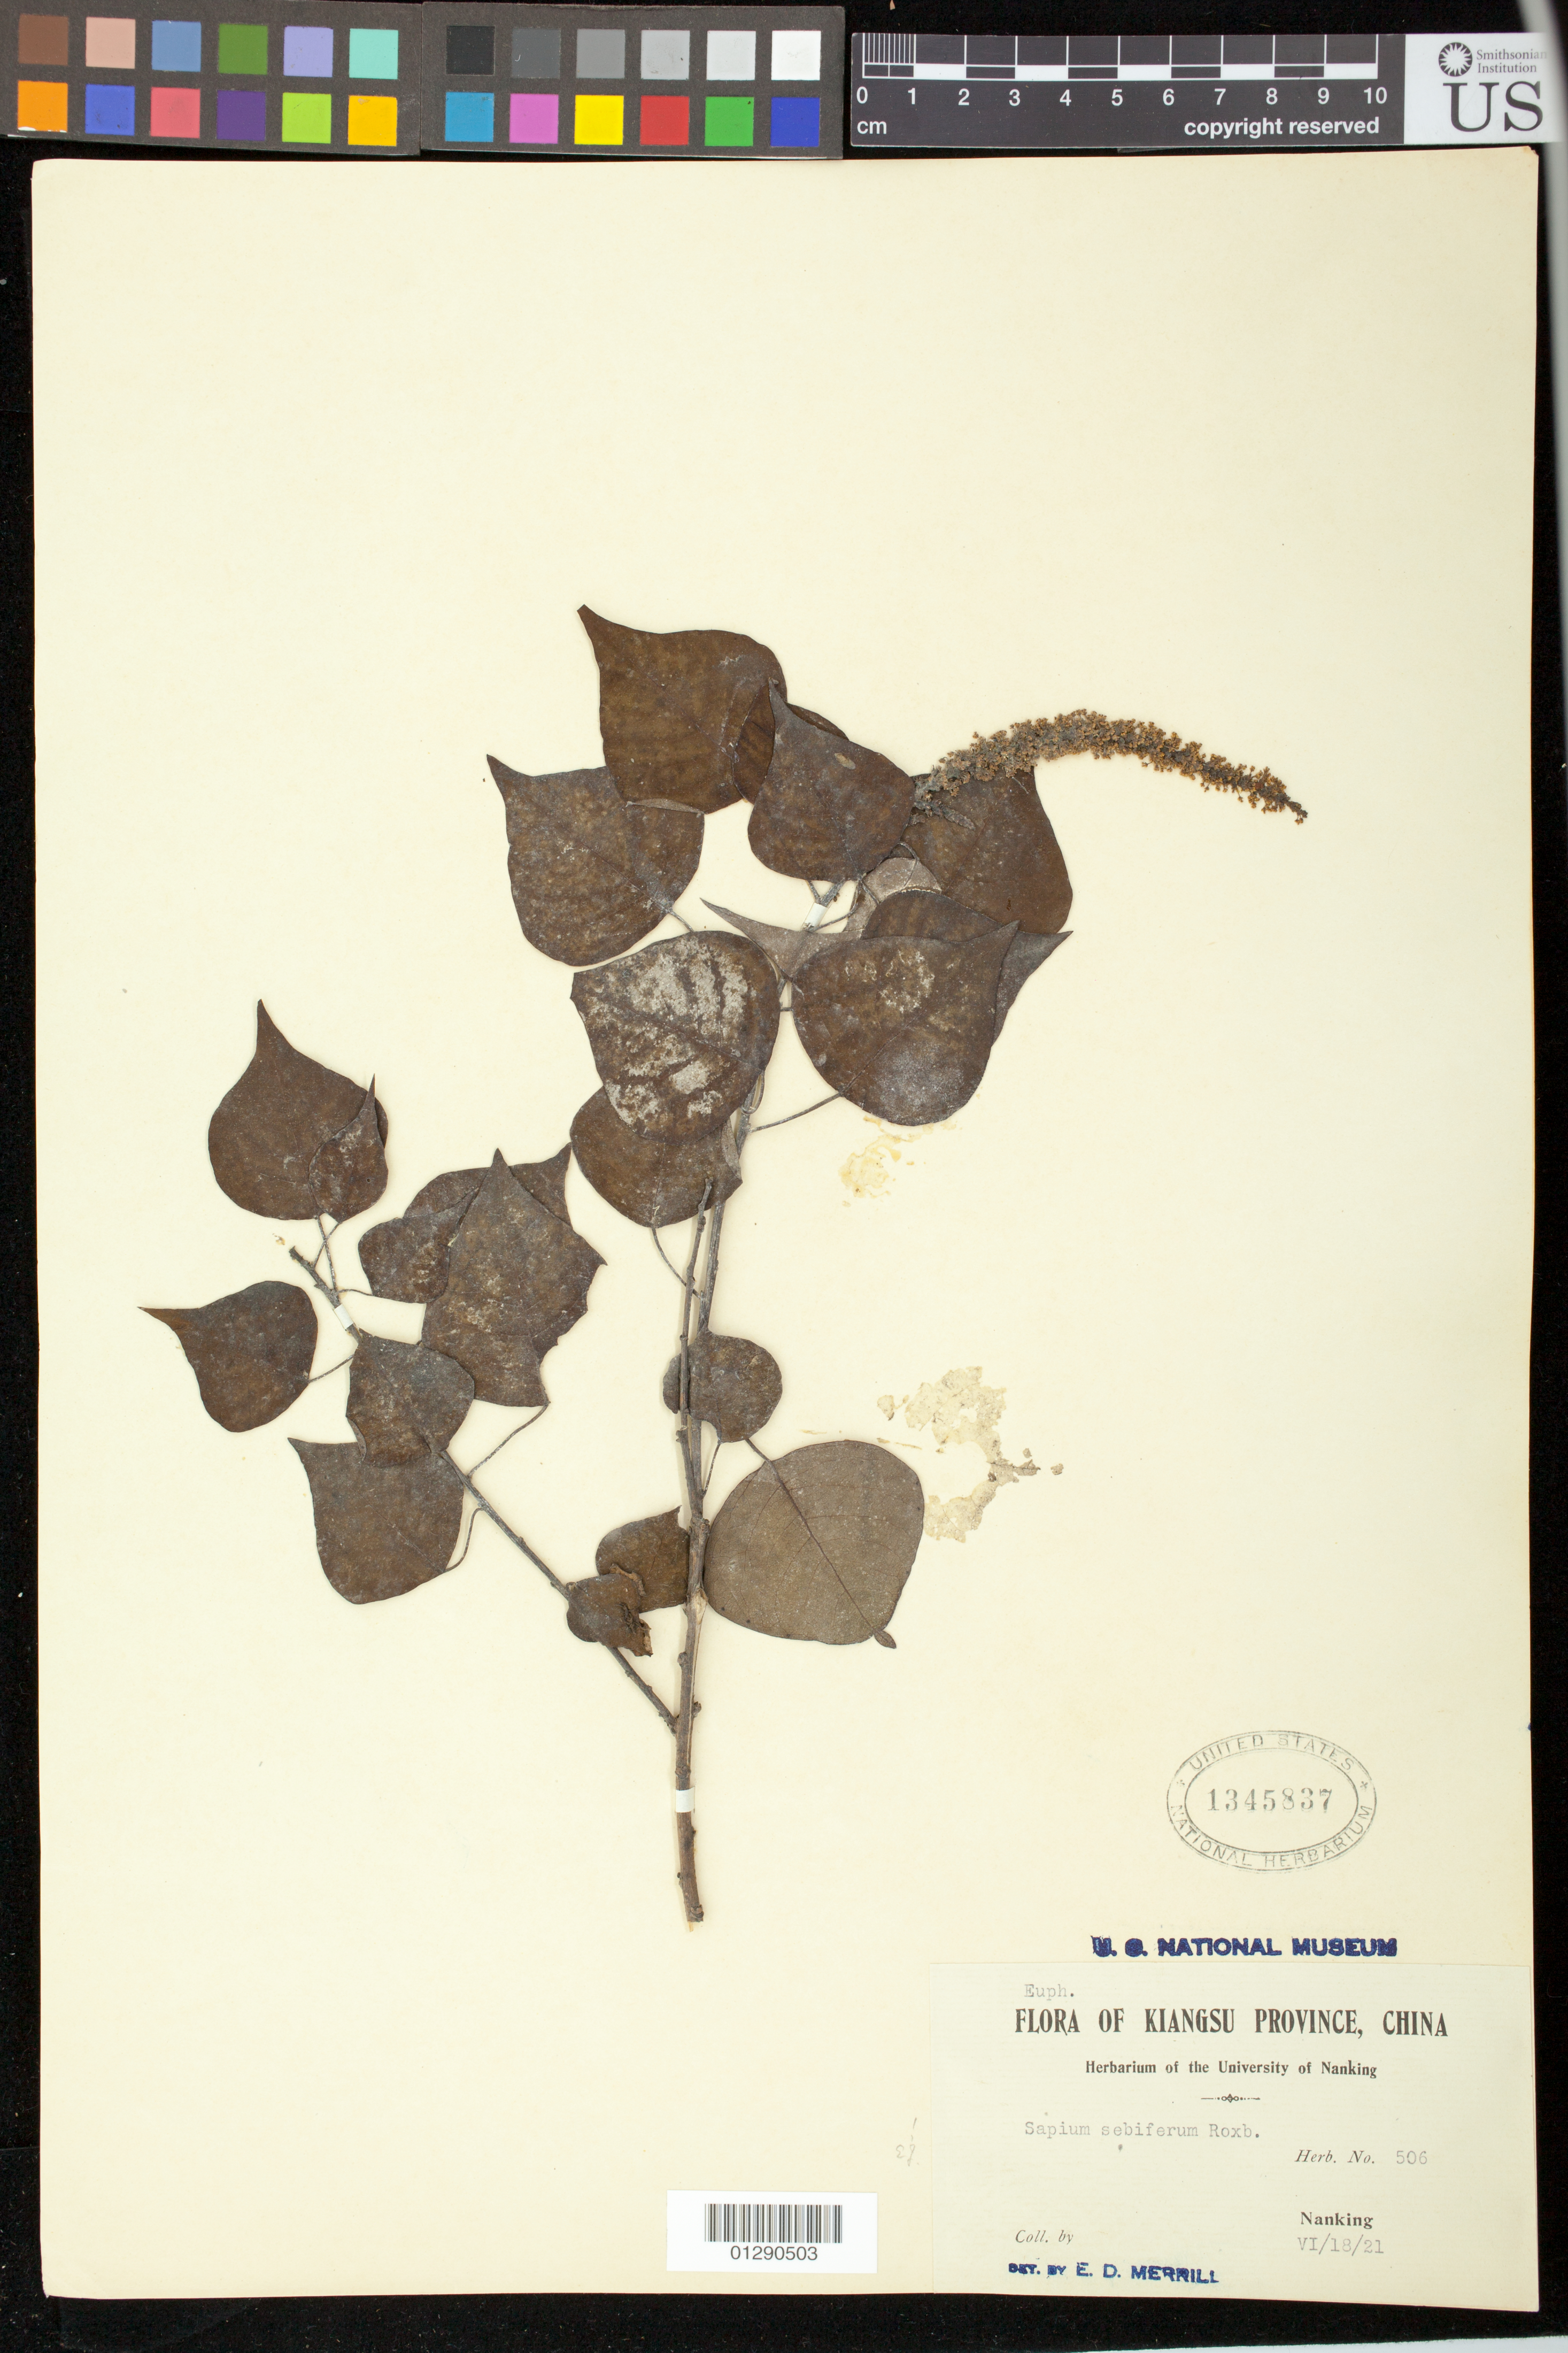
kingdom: Plantae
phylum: Tracheophyta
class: Magnoliopsida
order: Malpighiales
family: Euphorbiaceae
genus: Sapium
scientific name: Sapium sebiferum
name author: (L.) Roxb.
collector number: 506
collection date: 1921-06-18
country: China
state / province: Jiangsu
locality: Nanking [Nanjing]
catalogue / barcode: US 1345837